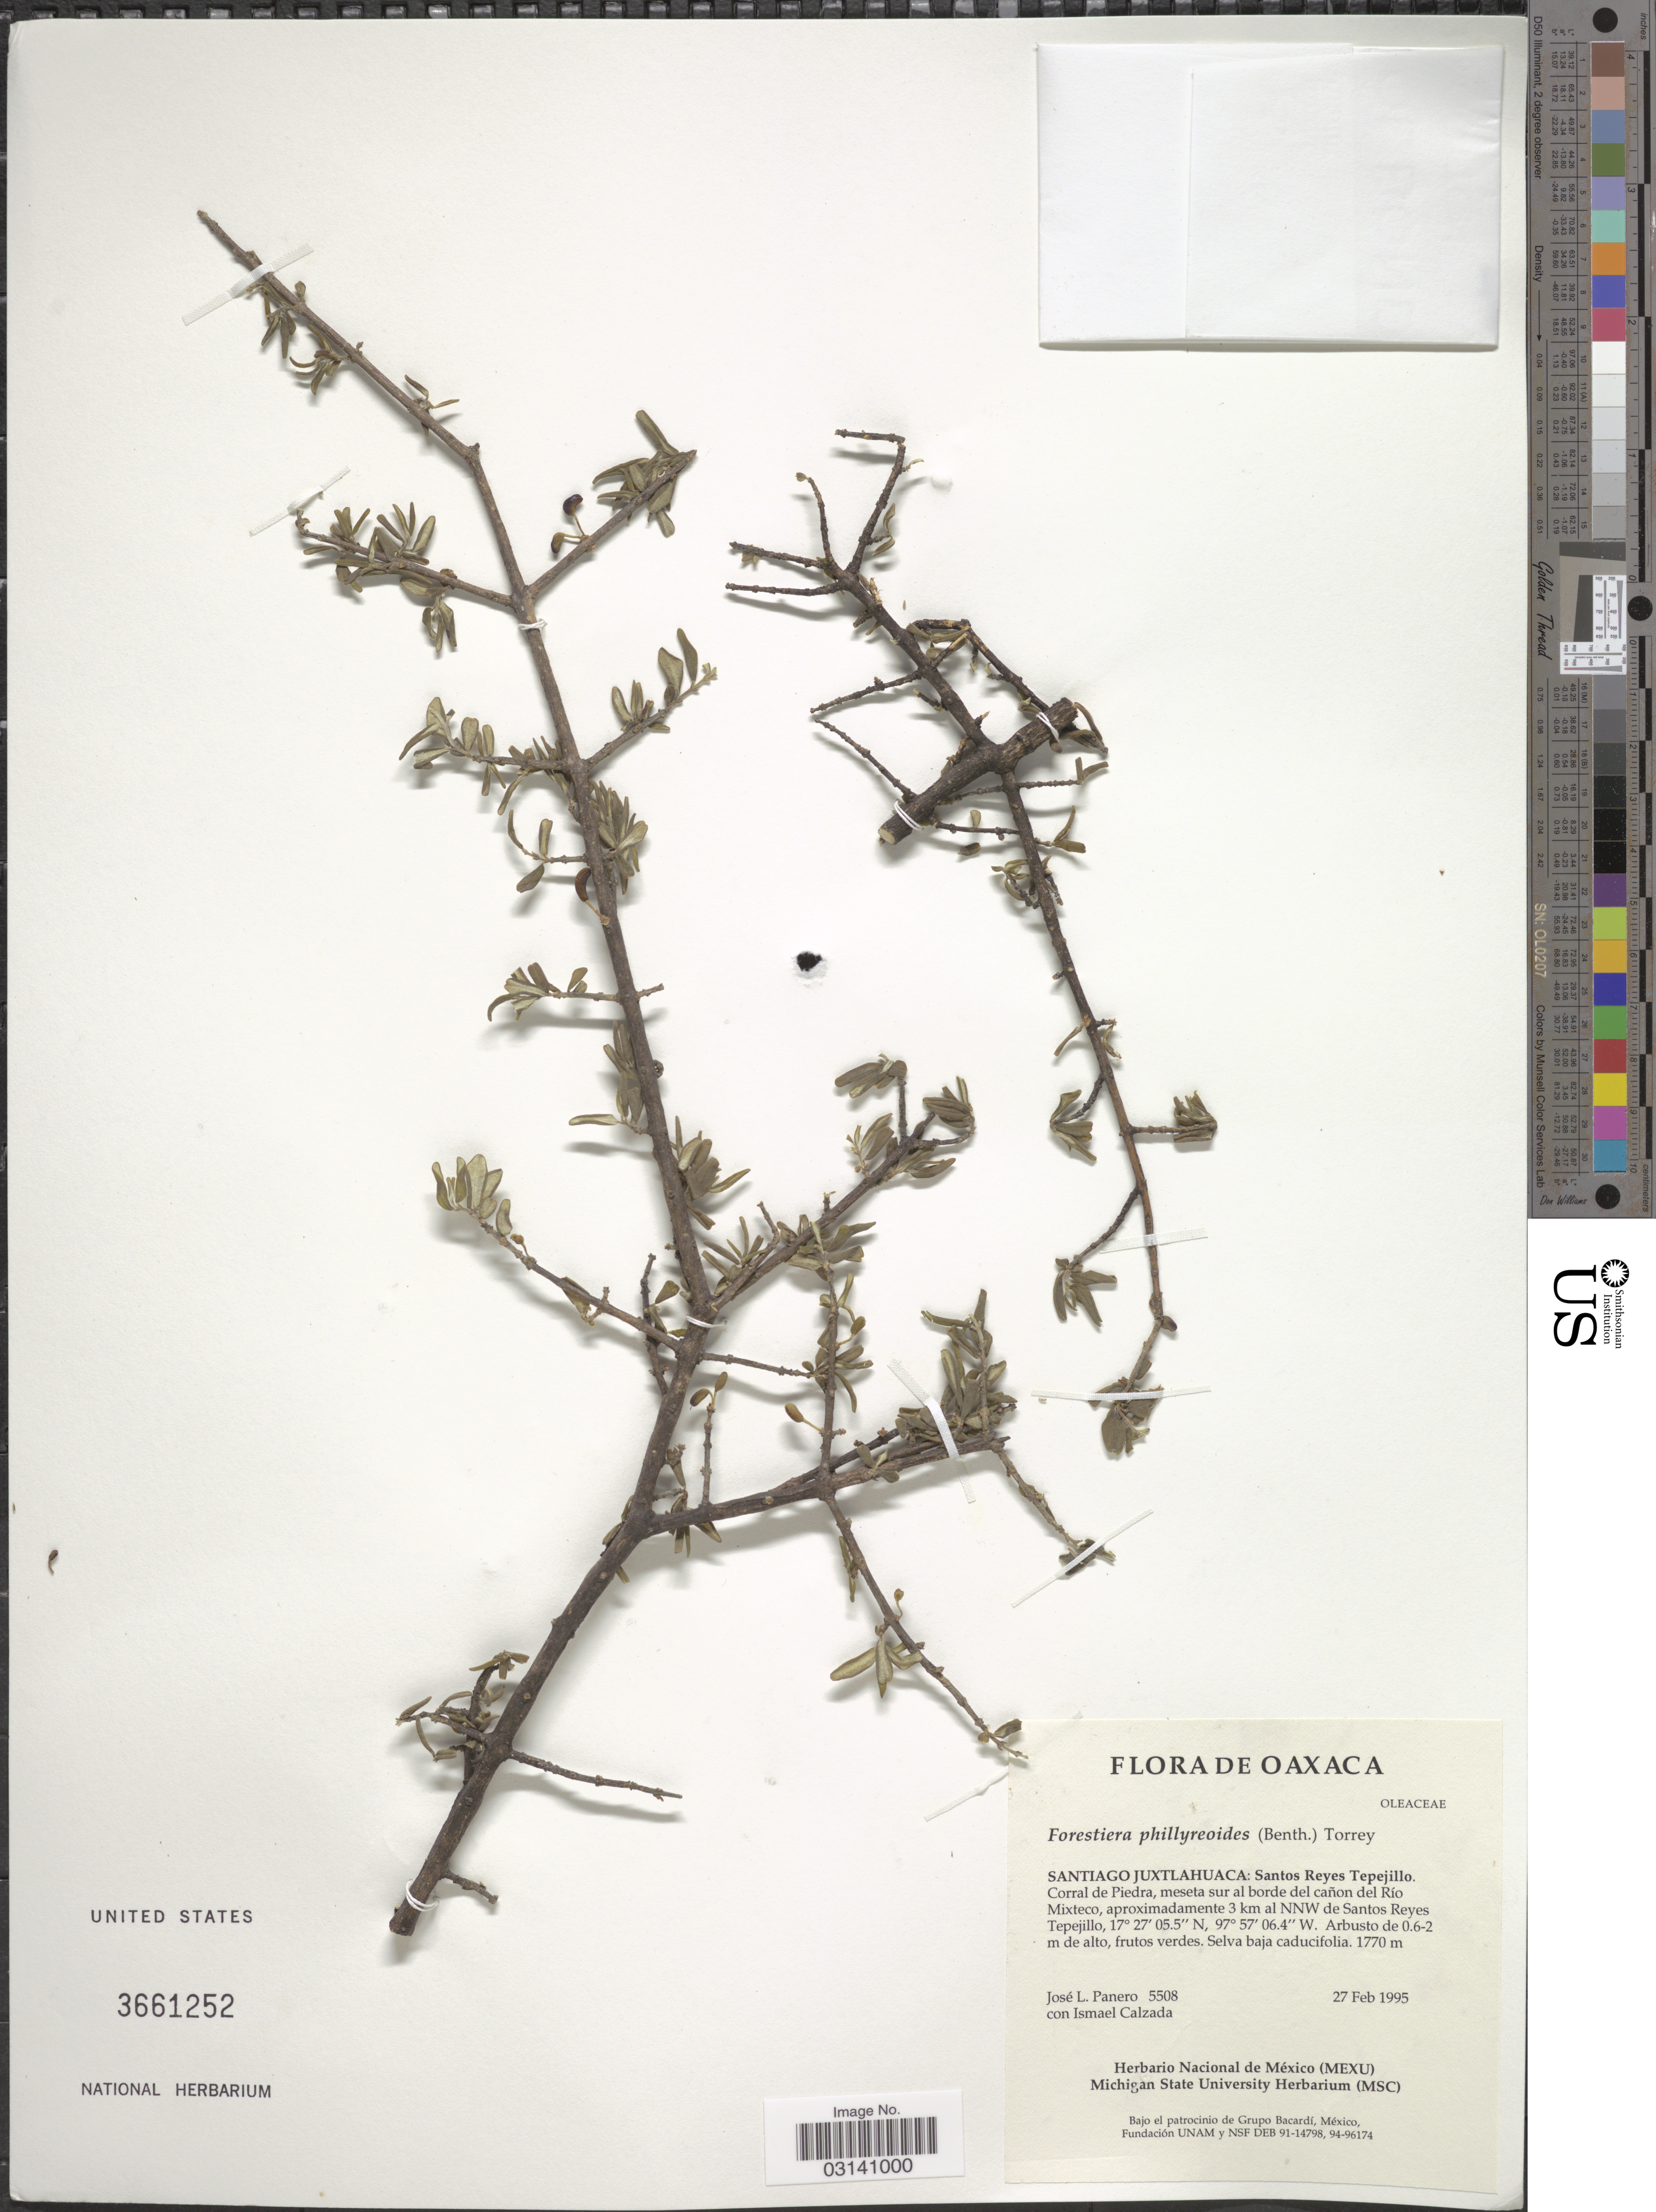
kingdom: Plantae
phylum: Tracheophyta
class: Magnoliopsida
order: Lamiales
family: Oleaceae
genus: Forestiera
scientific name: Forestiera phillyreoides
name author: (Benth.) Torr.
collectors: J. L. Panero & I. Calzada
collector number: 5508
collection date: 1995-02-27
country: Mexico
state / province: Oaxaca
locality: Santiago Juxtlahuaca: Santos Reyes Tepejillo. Corral de Piedra, meseta sur al borde del cañon del Río Mixteco, aproximadamente 3 km al NNW de Santos Reyes Tepejillo.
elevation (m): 1770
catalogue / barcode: US 3661252